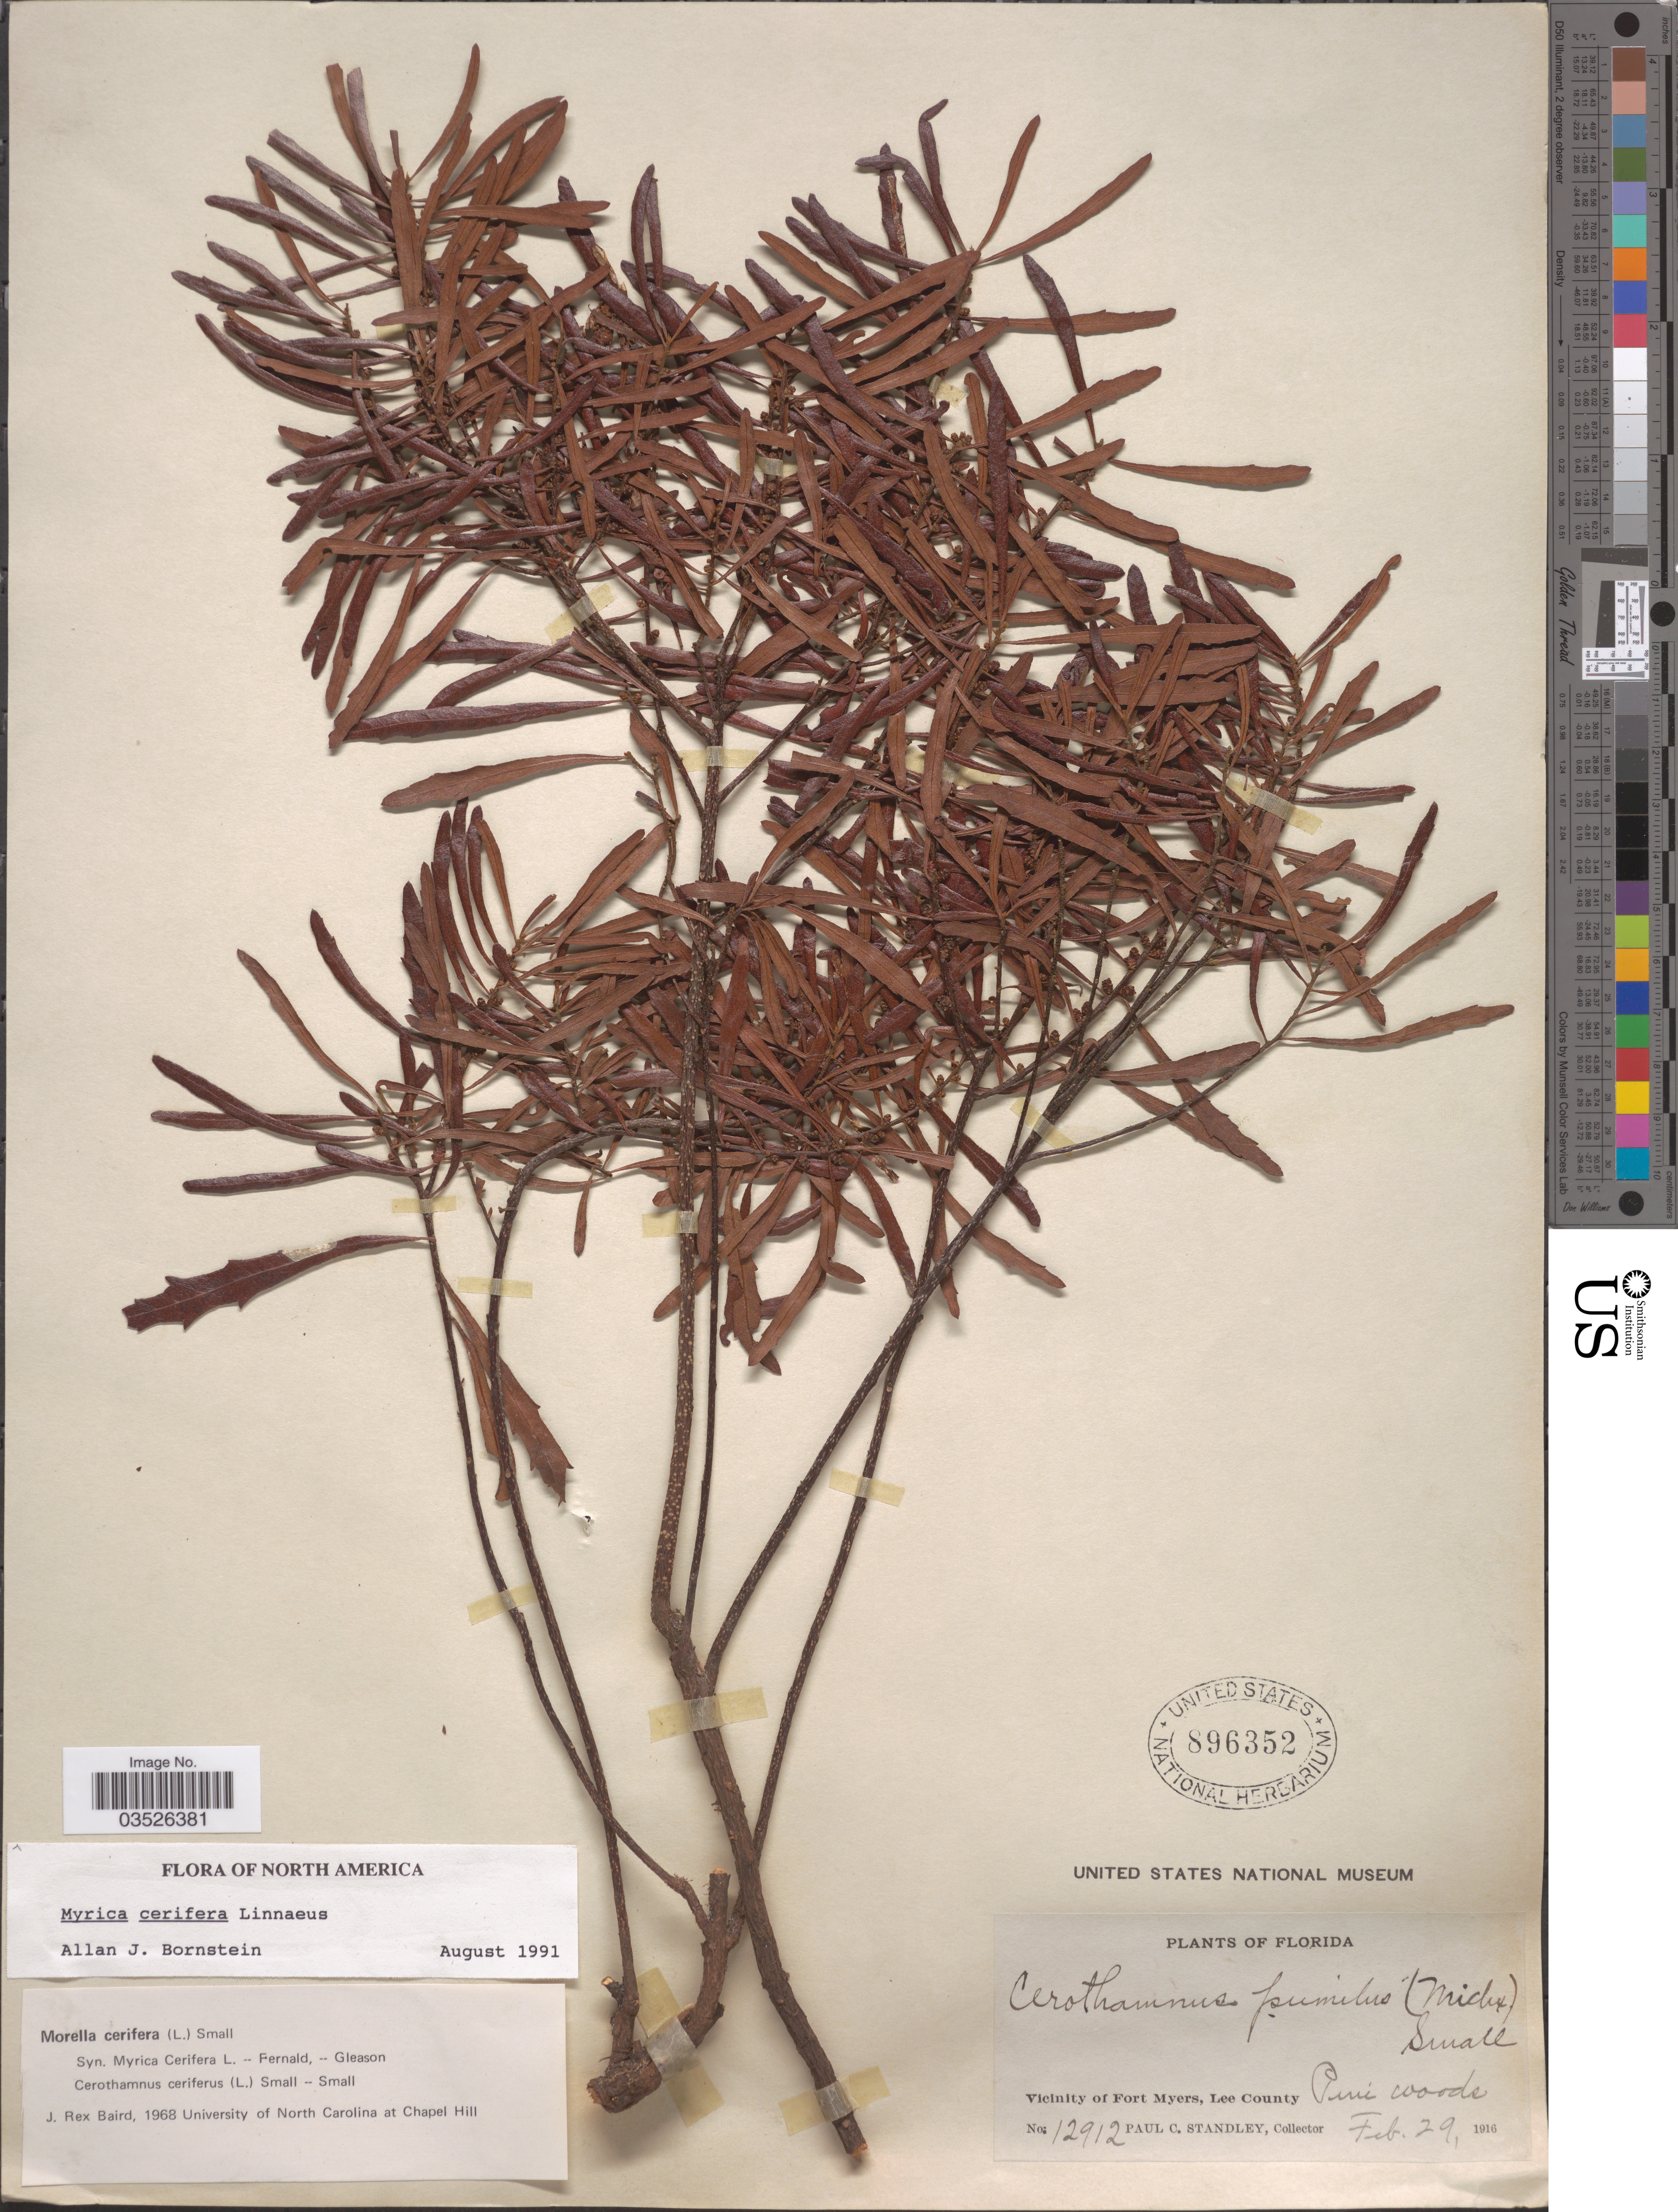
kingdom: Plantae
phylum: Tracheophyta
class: Magnoliopsida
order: Fagales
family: Myricaceae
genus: Morella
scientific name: Morella pumila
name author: (Michx.) Small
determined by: Strong, Mark T., (BOT), Smithsonian Institution - National Museum of Natural History (UNITED STATES)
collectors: P. C. Standley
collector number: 12912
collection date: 1916-02-29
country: United States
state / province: Florida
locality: Vicinity of Fort Myers, Lee County.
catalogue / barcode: US 896352